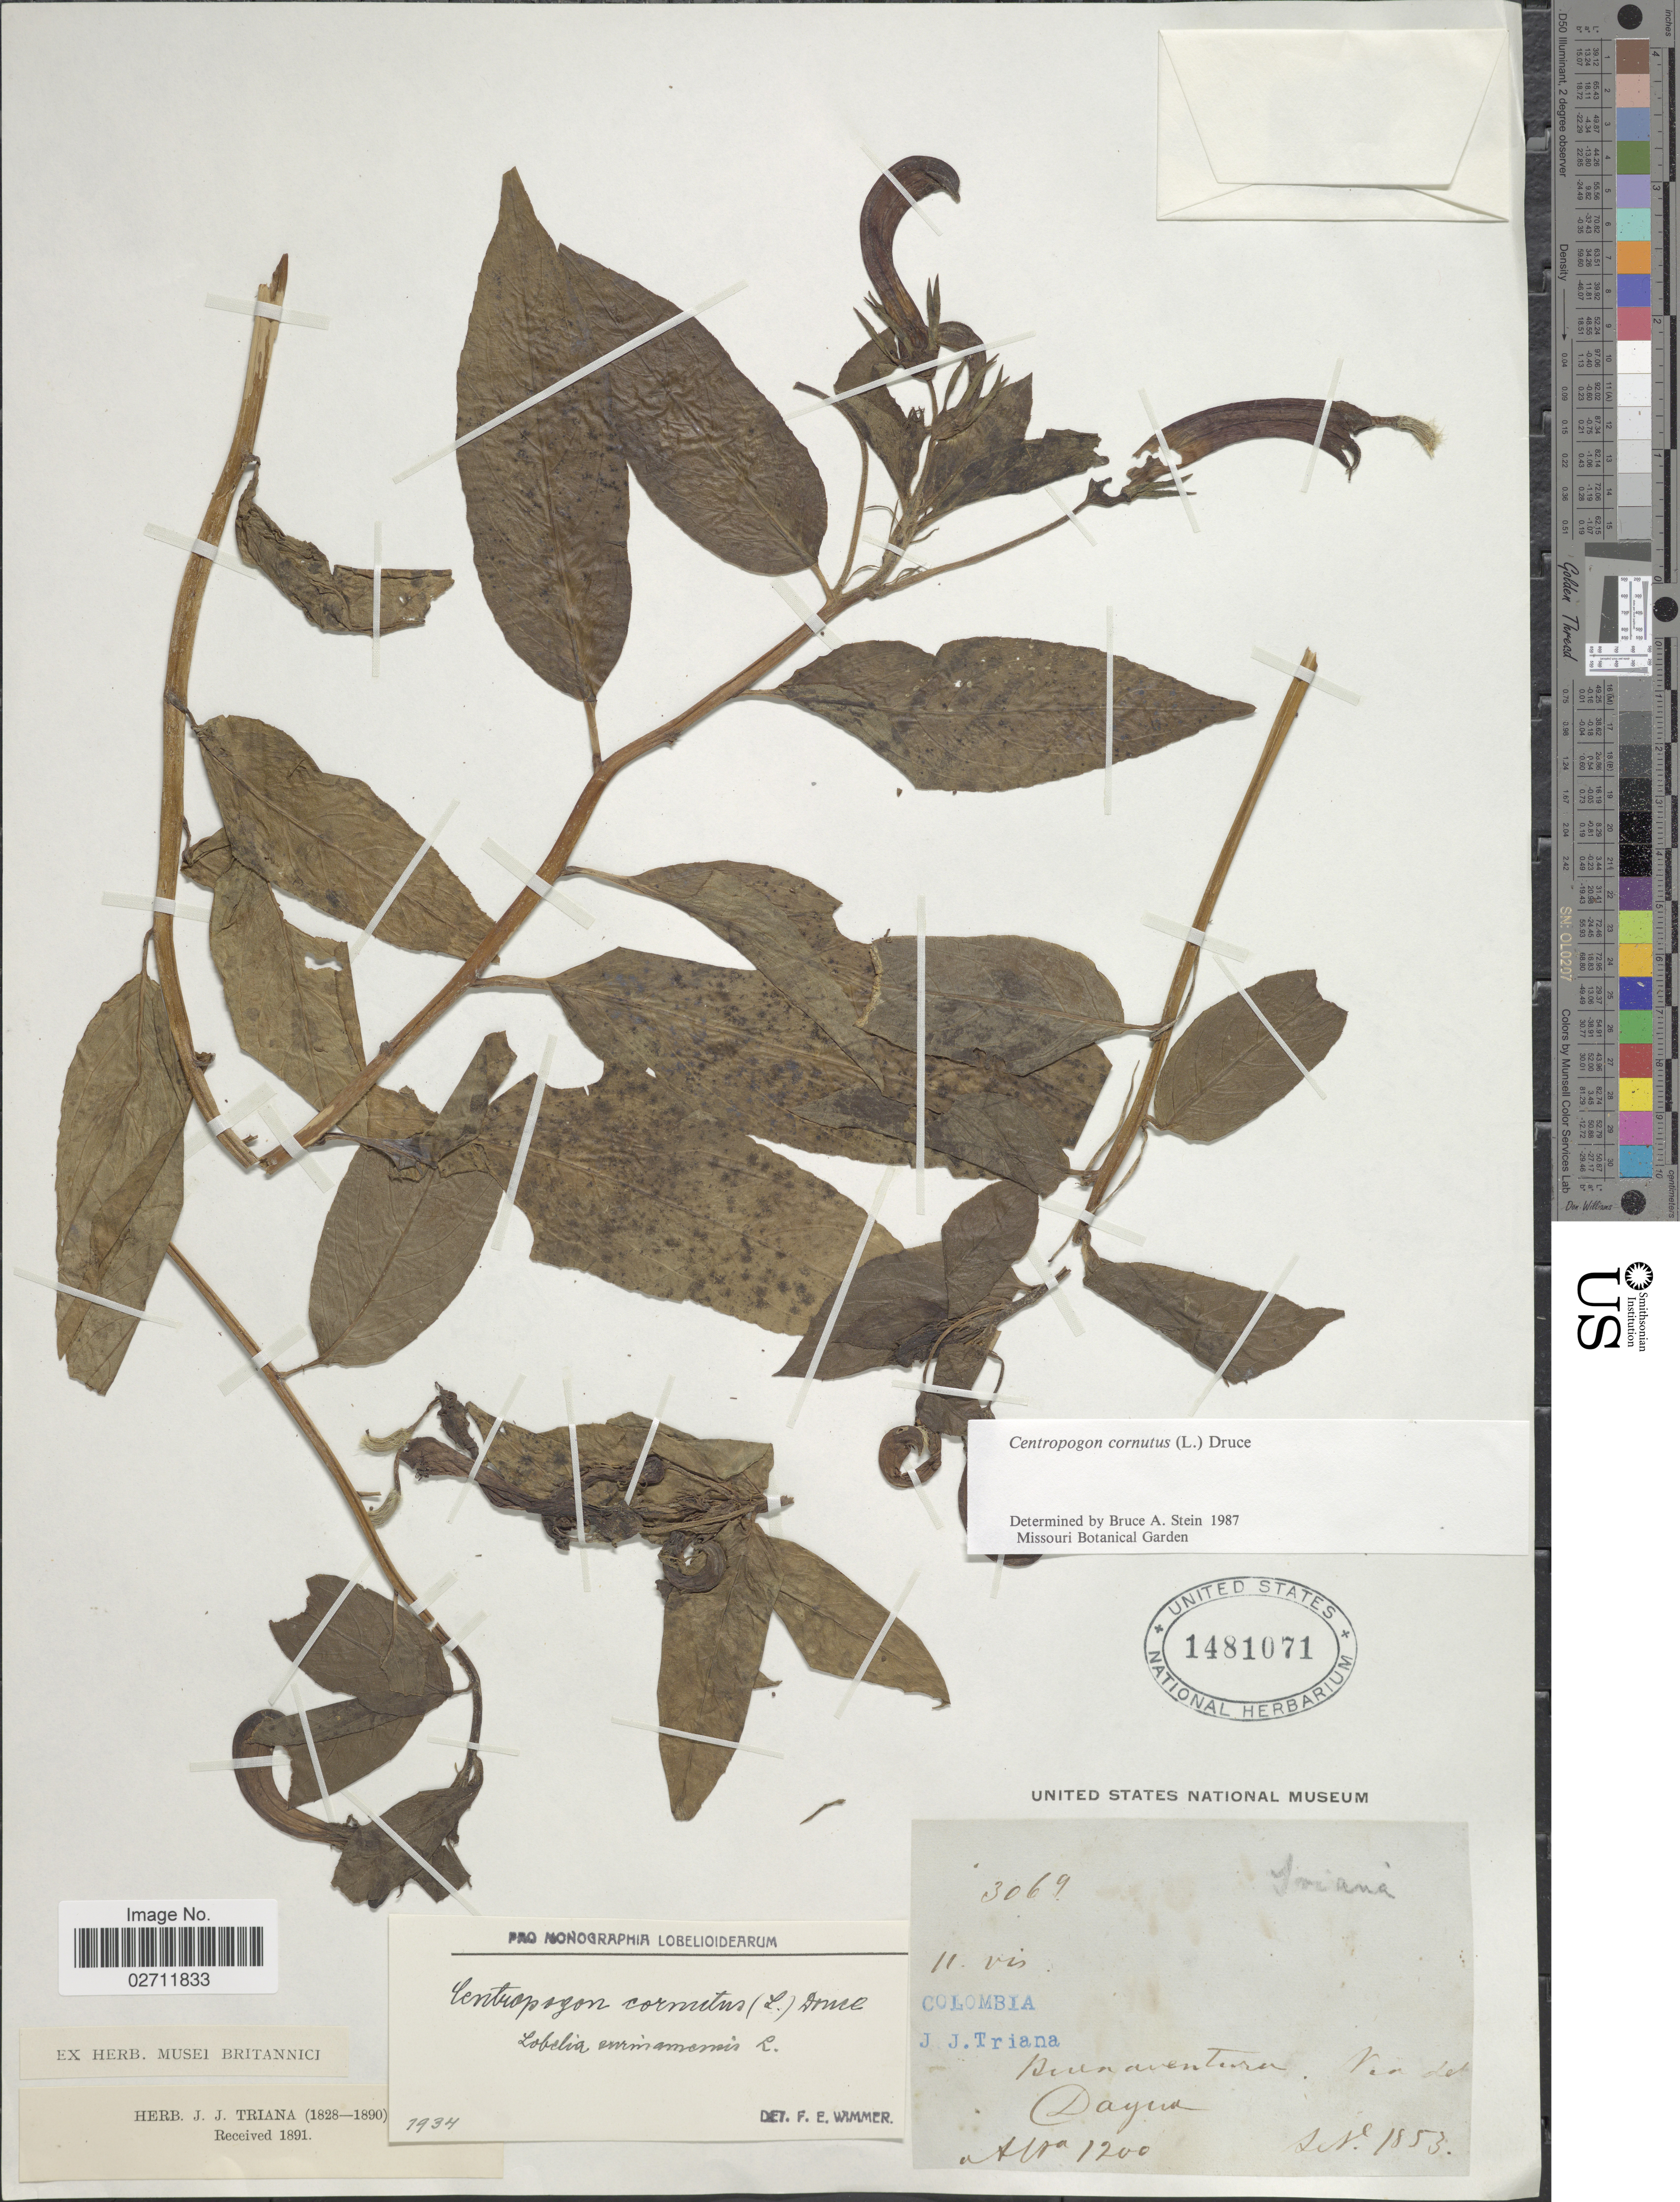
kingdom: Plantae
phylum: Tracheophyta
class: Magnoliopsida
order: Asterales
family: Campanulaceae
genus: Centropogon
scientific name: Centropogon cornutus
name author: (L.) Druce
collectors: J. J. Triana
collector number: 3069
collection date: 1853-10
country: Colombia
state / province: Valle del Cauca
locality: Buenaventura. Dagua.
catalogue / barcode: US 1481071